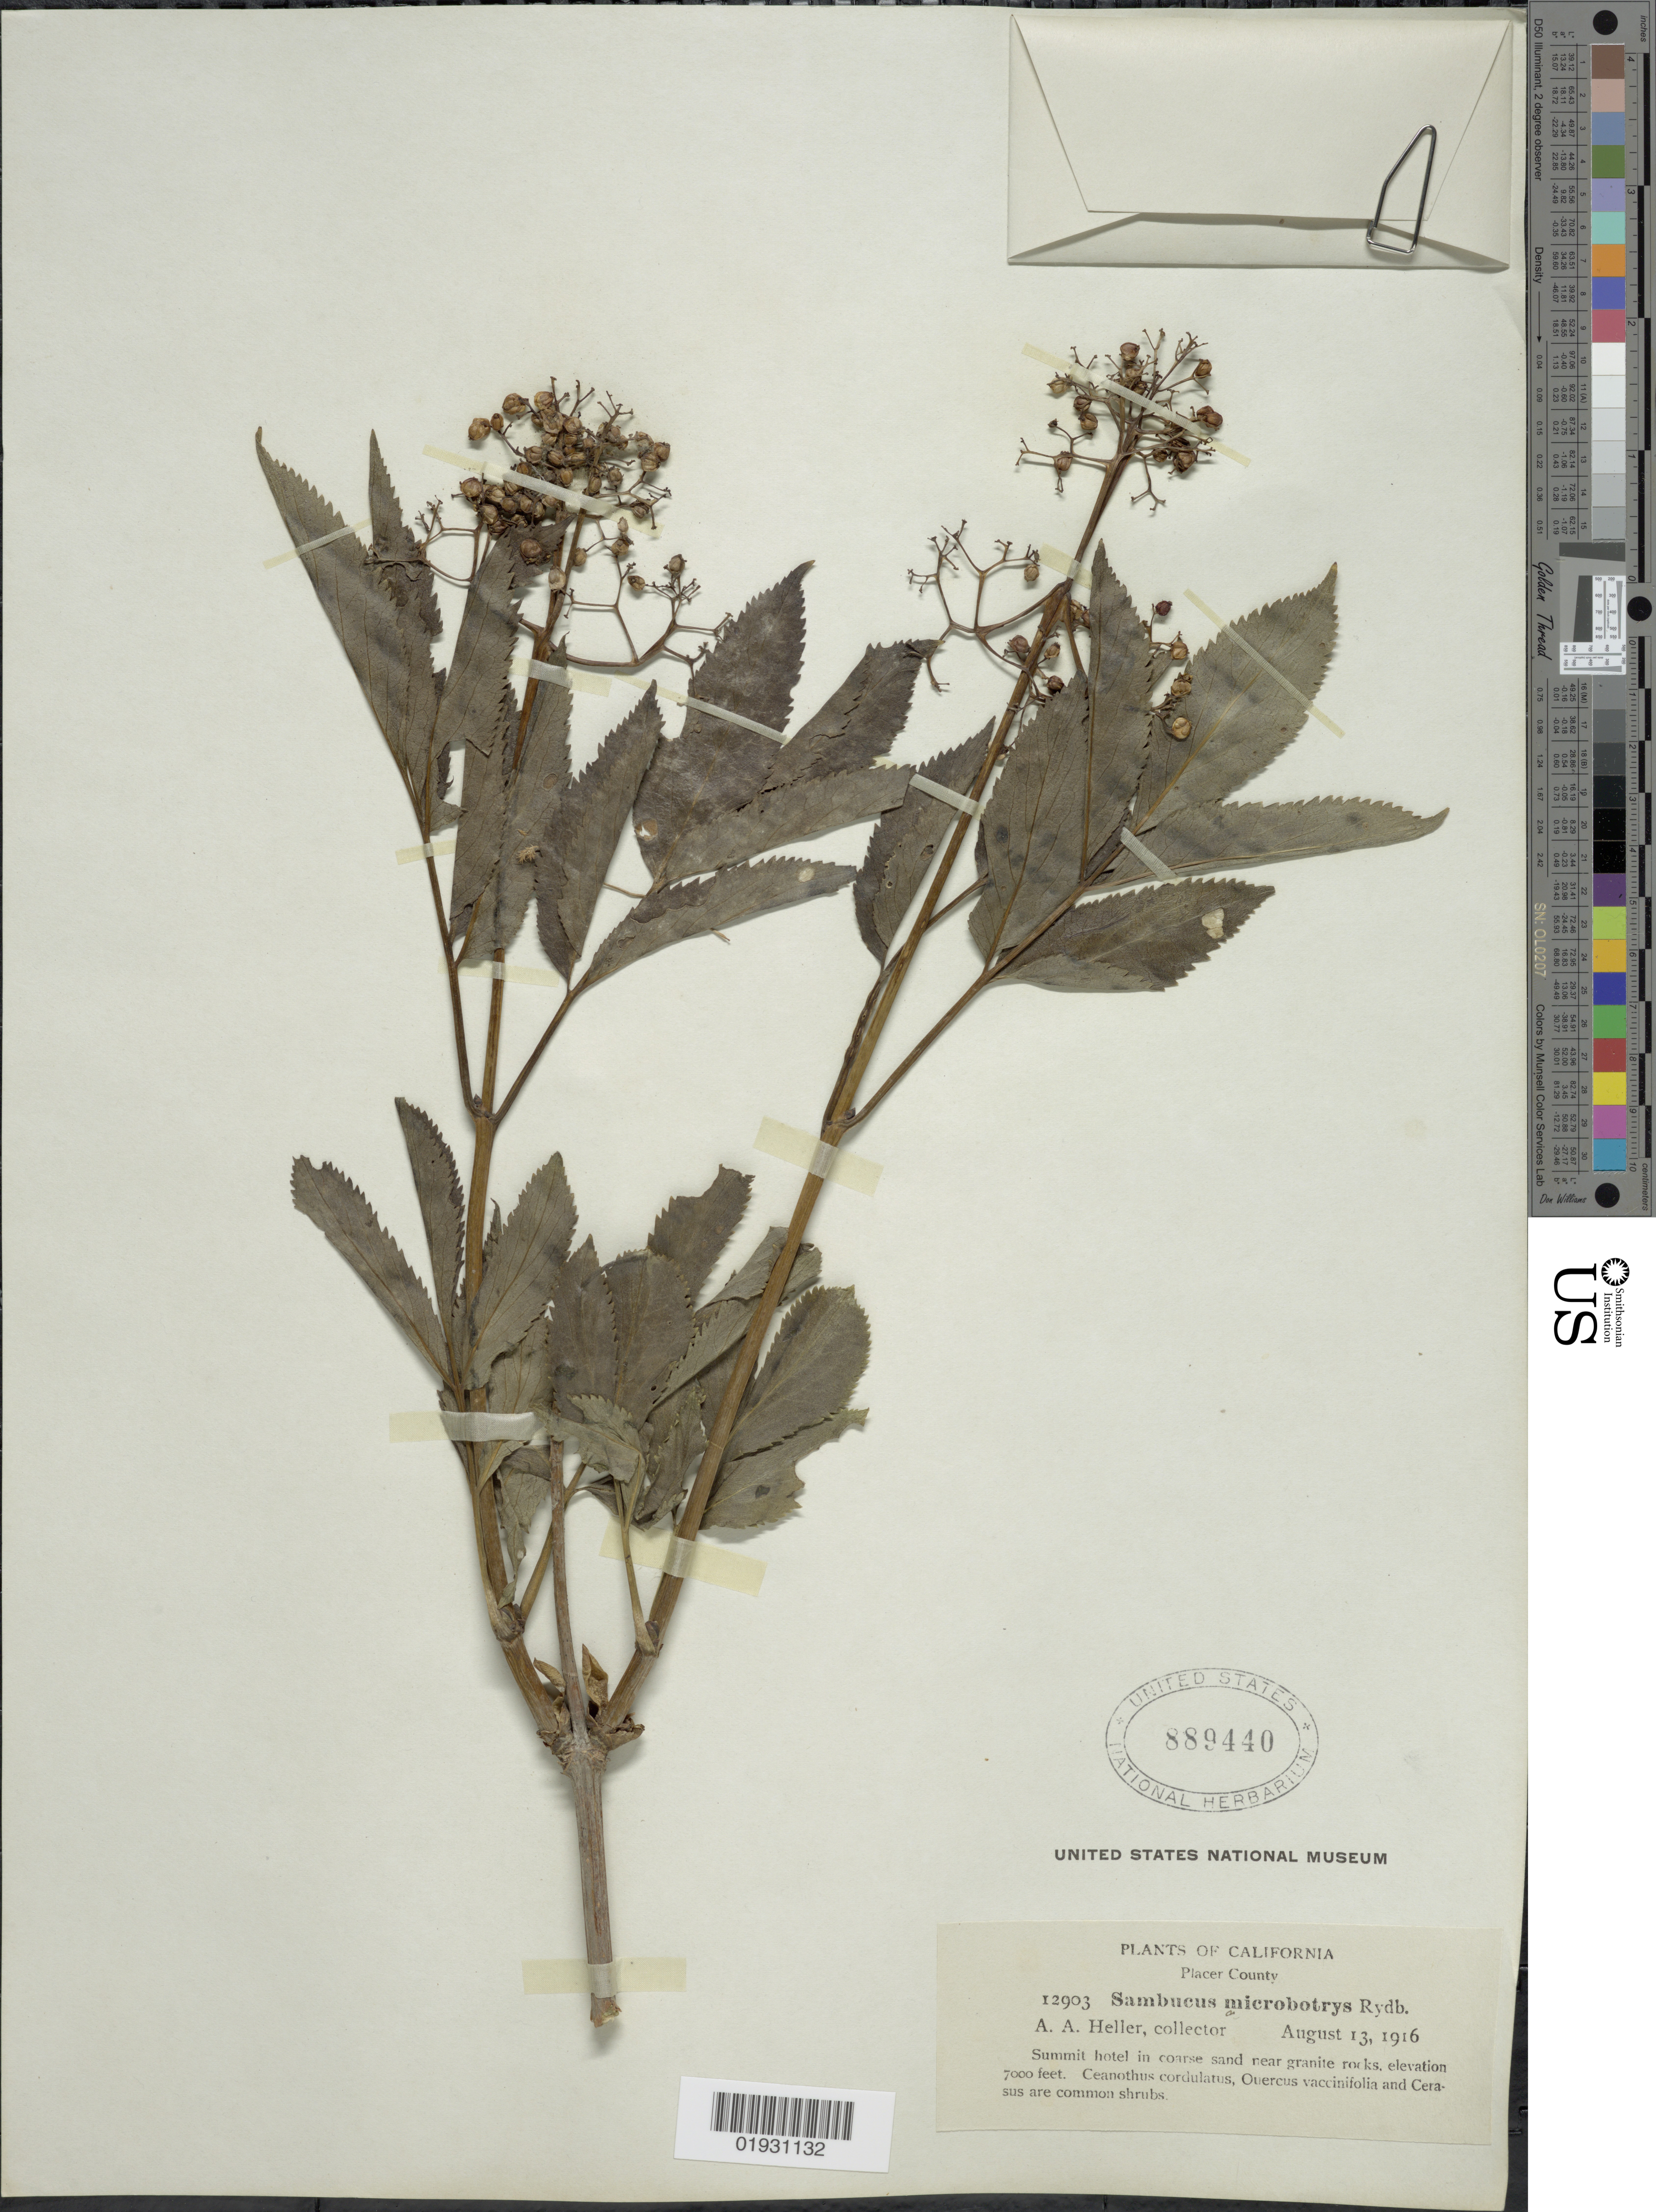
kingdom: Plantae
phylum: Tracheophyta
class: Magnoliopsida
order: Dipsacales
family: Viburnaceae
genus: Sambucus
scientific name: Sambucus microbotrys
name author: Rydb.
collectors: A. A. Heller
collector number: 12903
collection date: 1916-08-13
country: United States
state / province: California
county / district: Placer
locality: Placer County. Summit hotel in coarse sand near granite rocks.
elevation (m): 2134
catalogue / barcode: US 889440